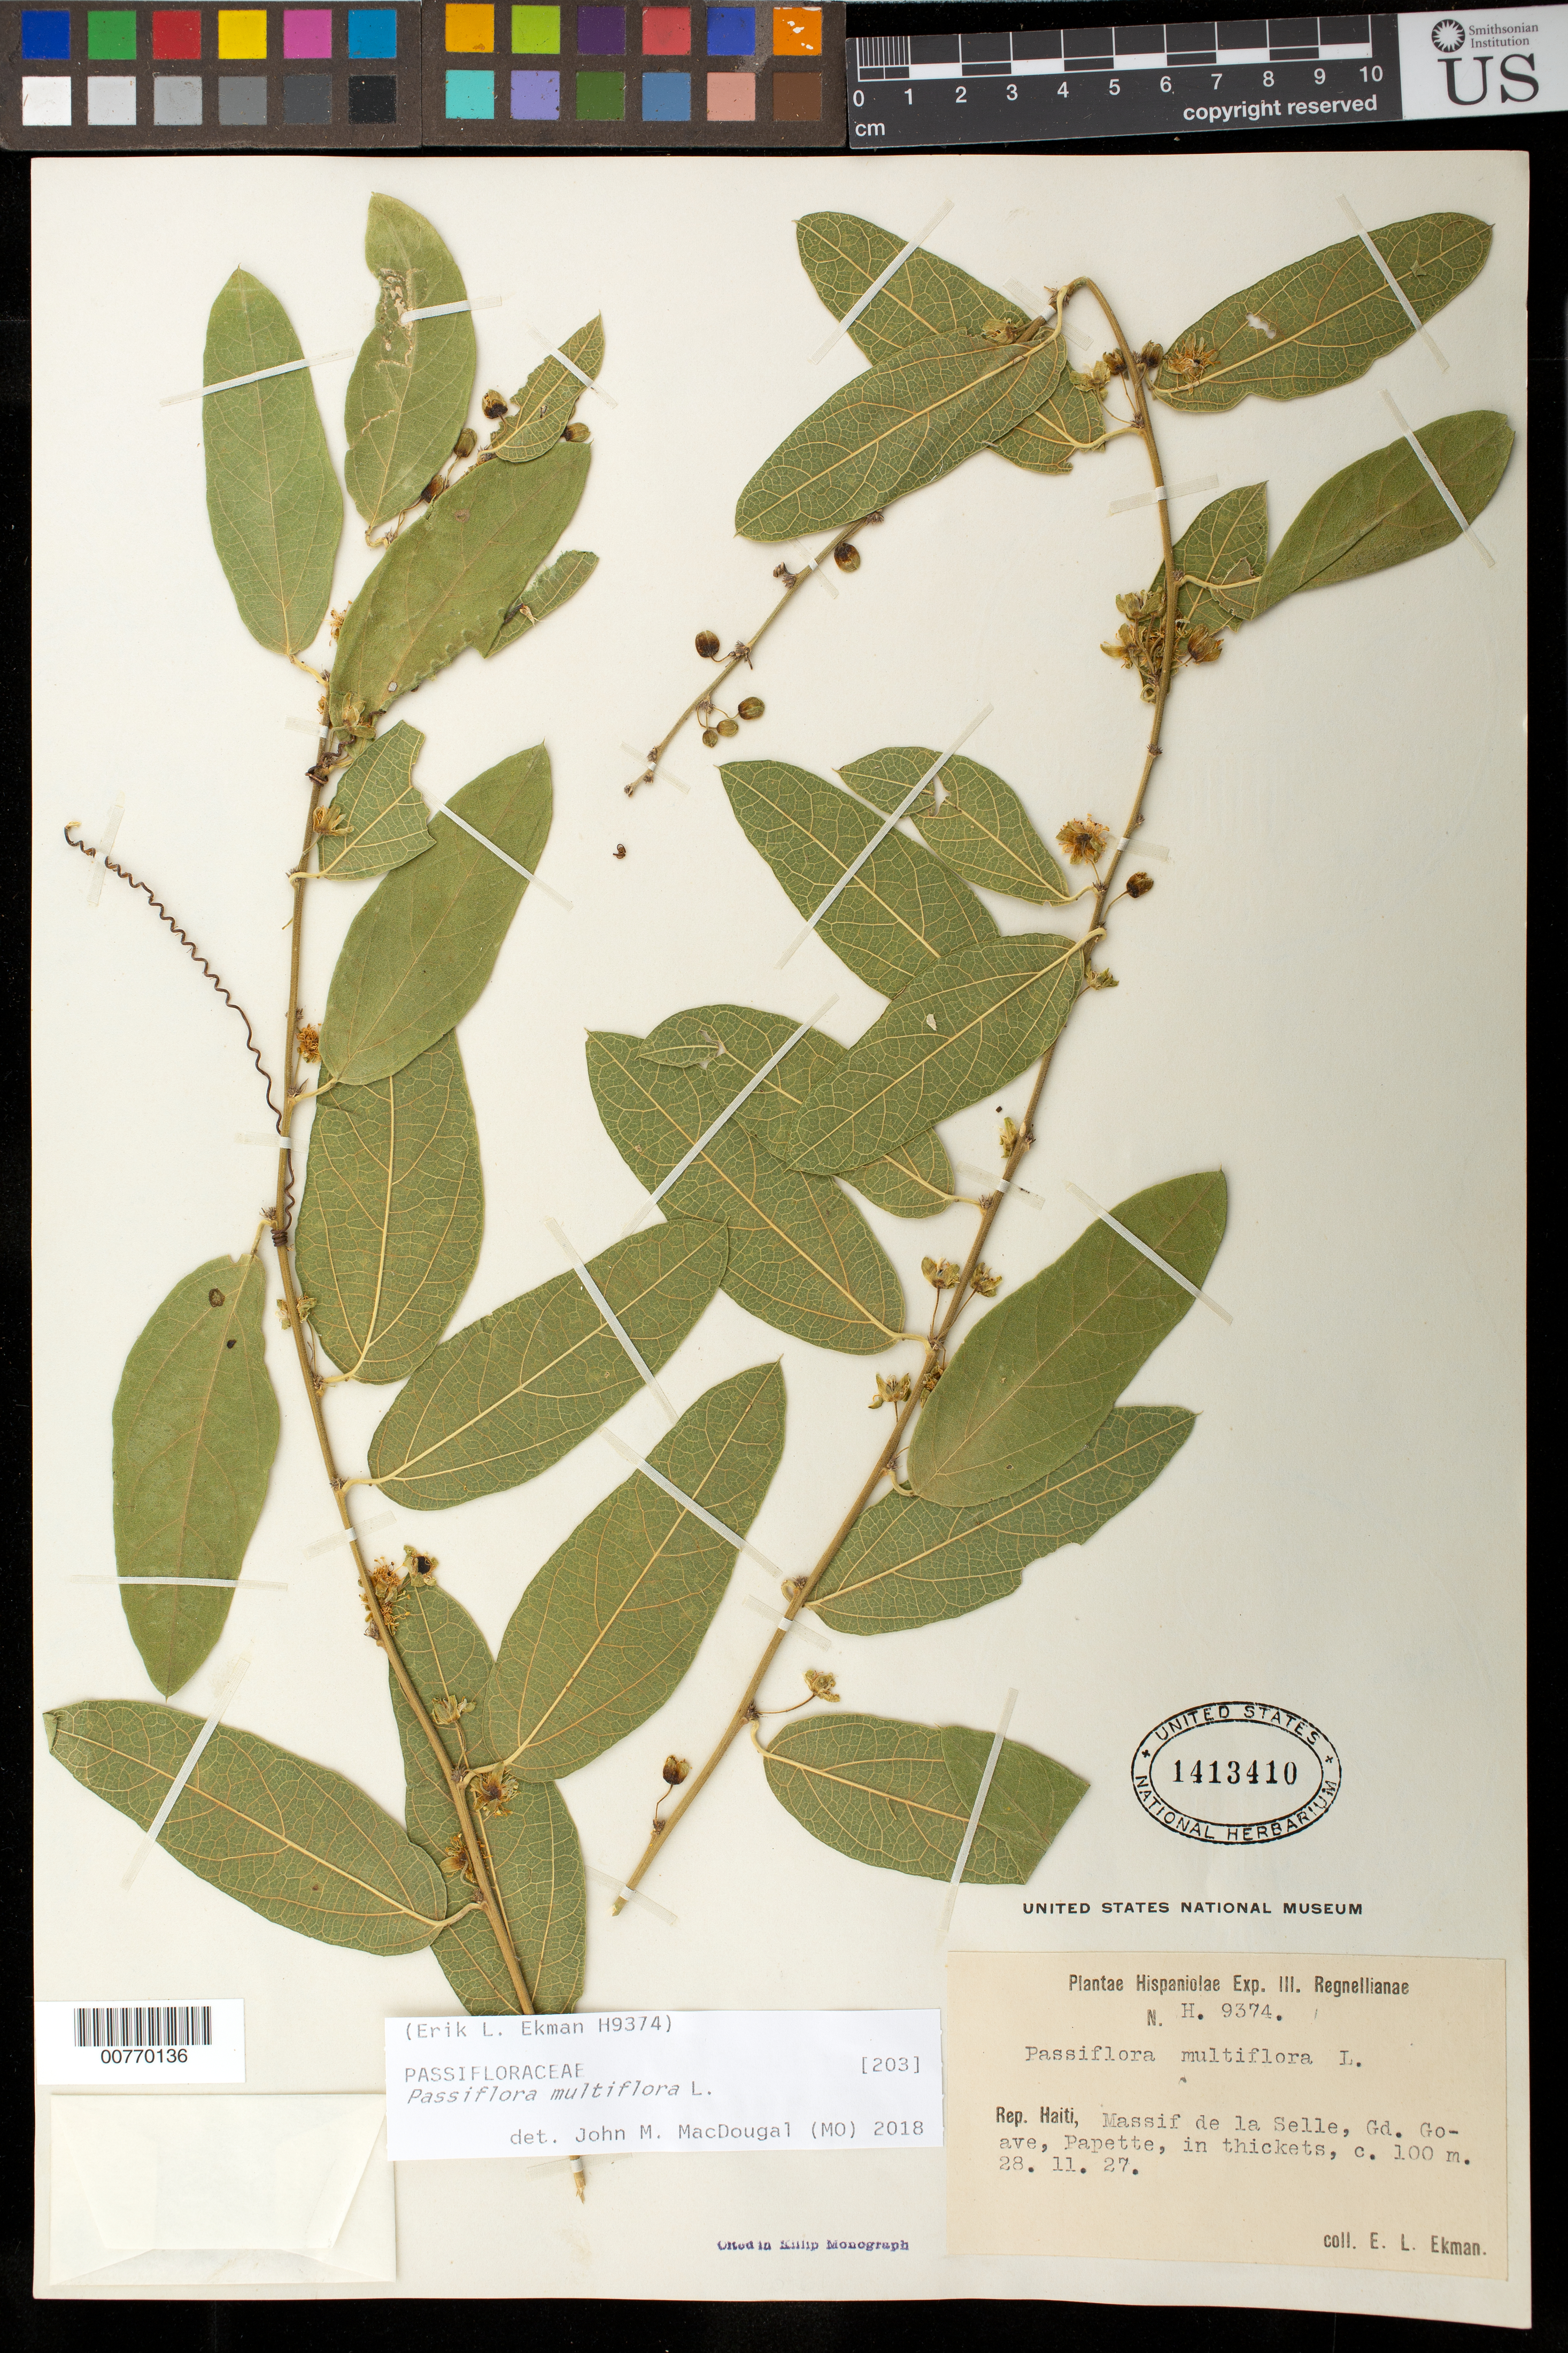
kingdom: Plantae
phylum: Tracheophyta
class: Magnoliopsida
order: Malpighiales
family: Passifloraceae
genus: Passiflora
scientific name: Passiflora multiflora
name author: L.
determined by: Killip, Ellsworth P.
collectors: E. L. Ekman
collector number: H 9374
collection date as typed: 22 Nov 1927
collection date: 1927-11-22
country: Haiti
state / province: Ouest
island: Hispaniola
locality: Massif de la Selle, Gd. Goave, Papette.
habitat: In thickets.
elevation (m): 100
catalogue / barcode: US 1413410